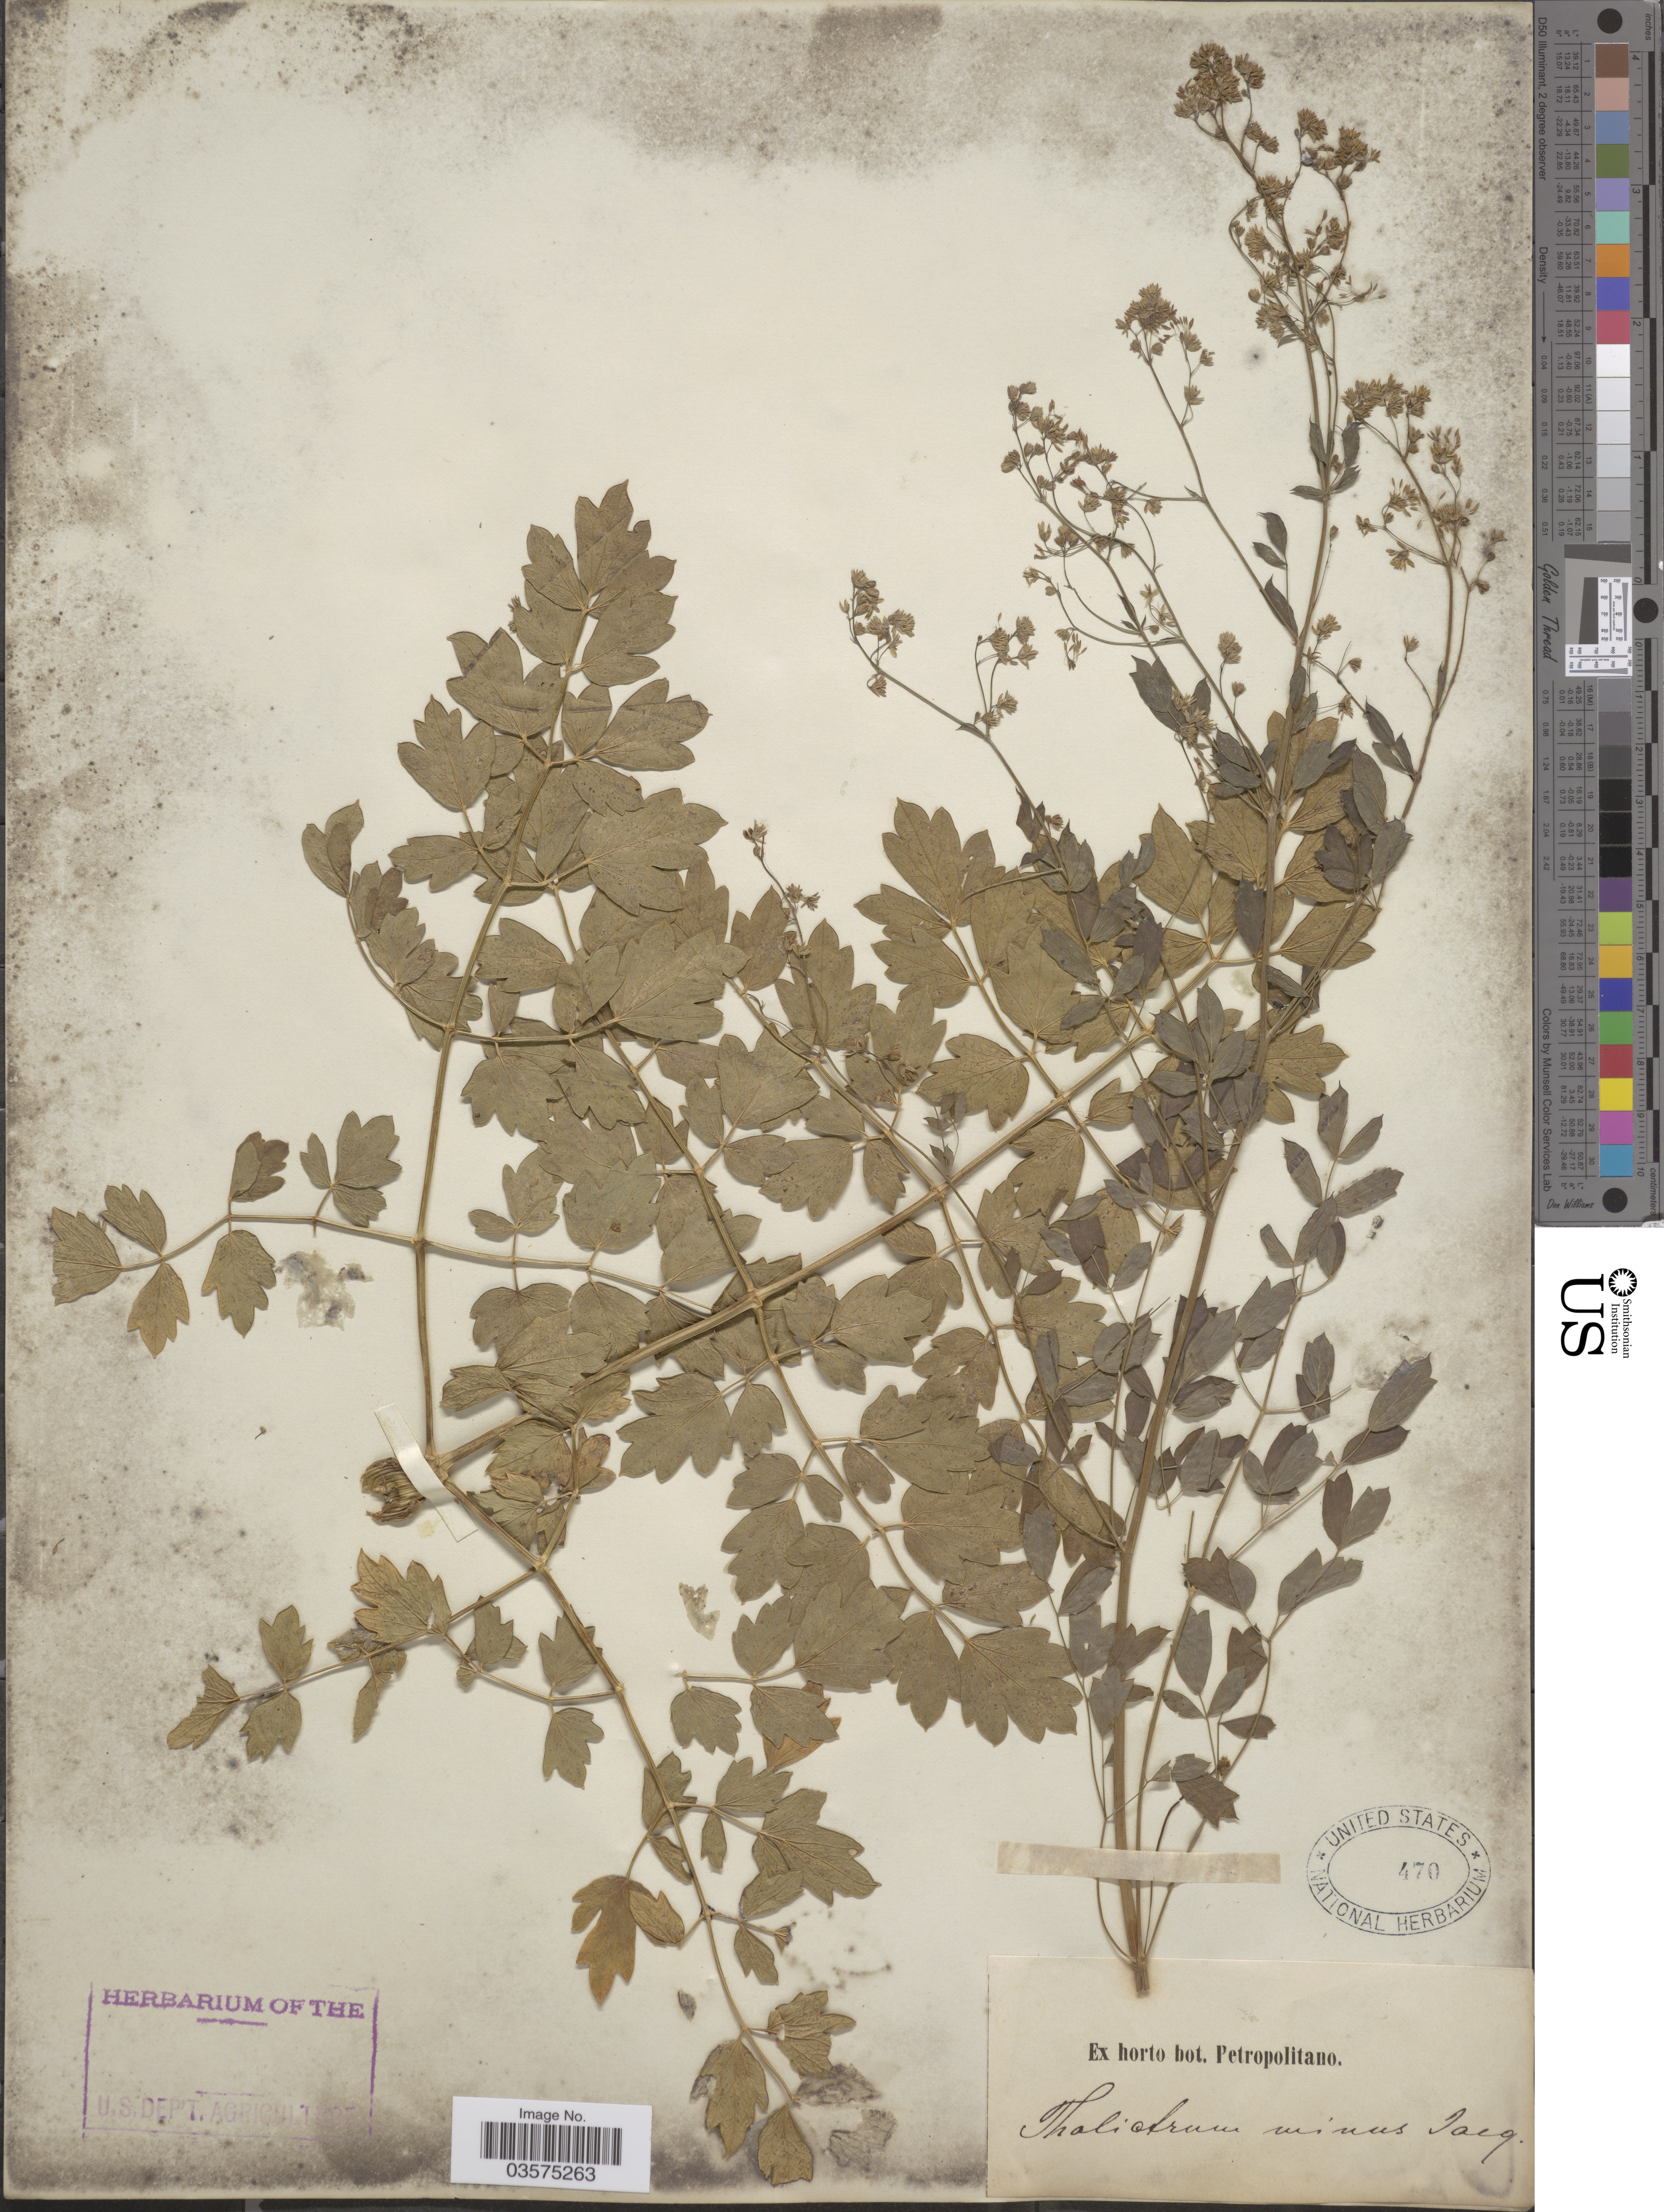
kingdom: Plantae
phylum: Tracheophyta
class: Magnoliopsida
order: Ranunculales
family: Ranunculaceae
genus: Thalictrum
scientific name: Thalictrum minus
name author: L.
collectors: ex Herb. bot. Petropolitano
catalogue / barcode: US 470